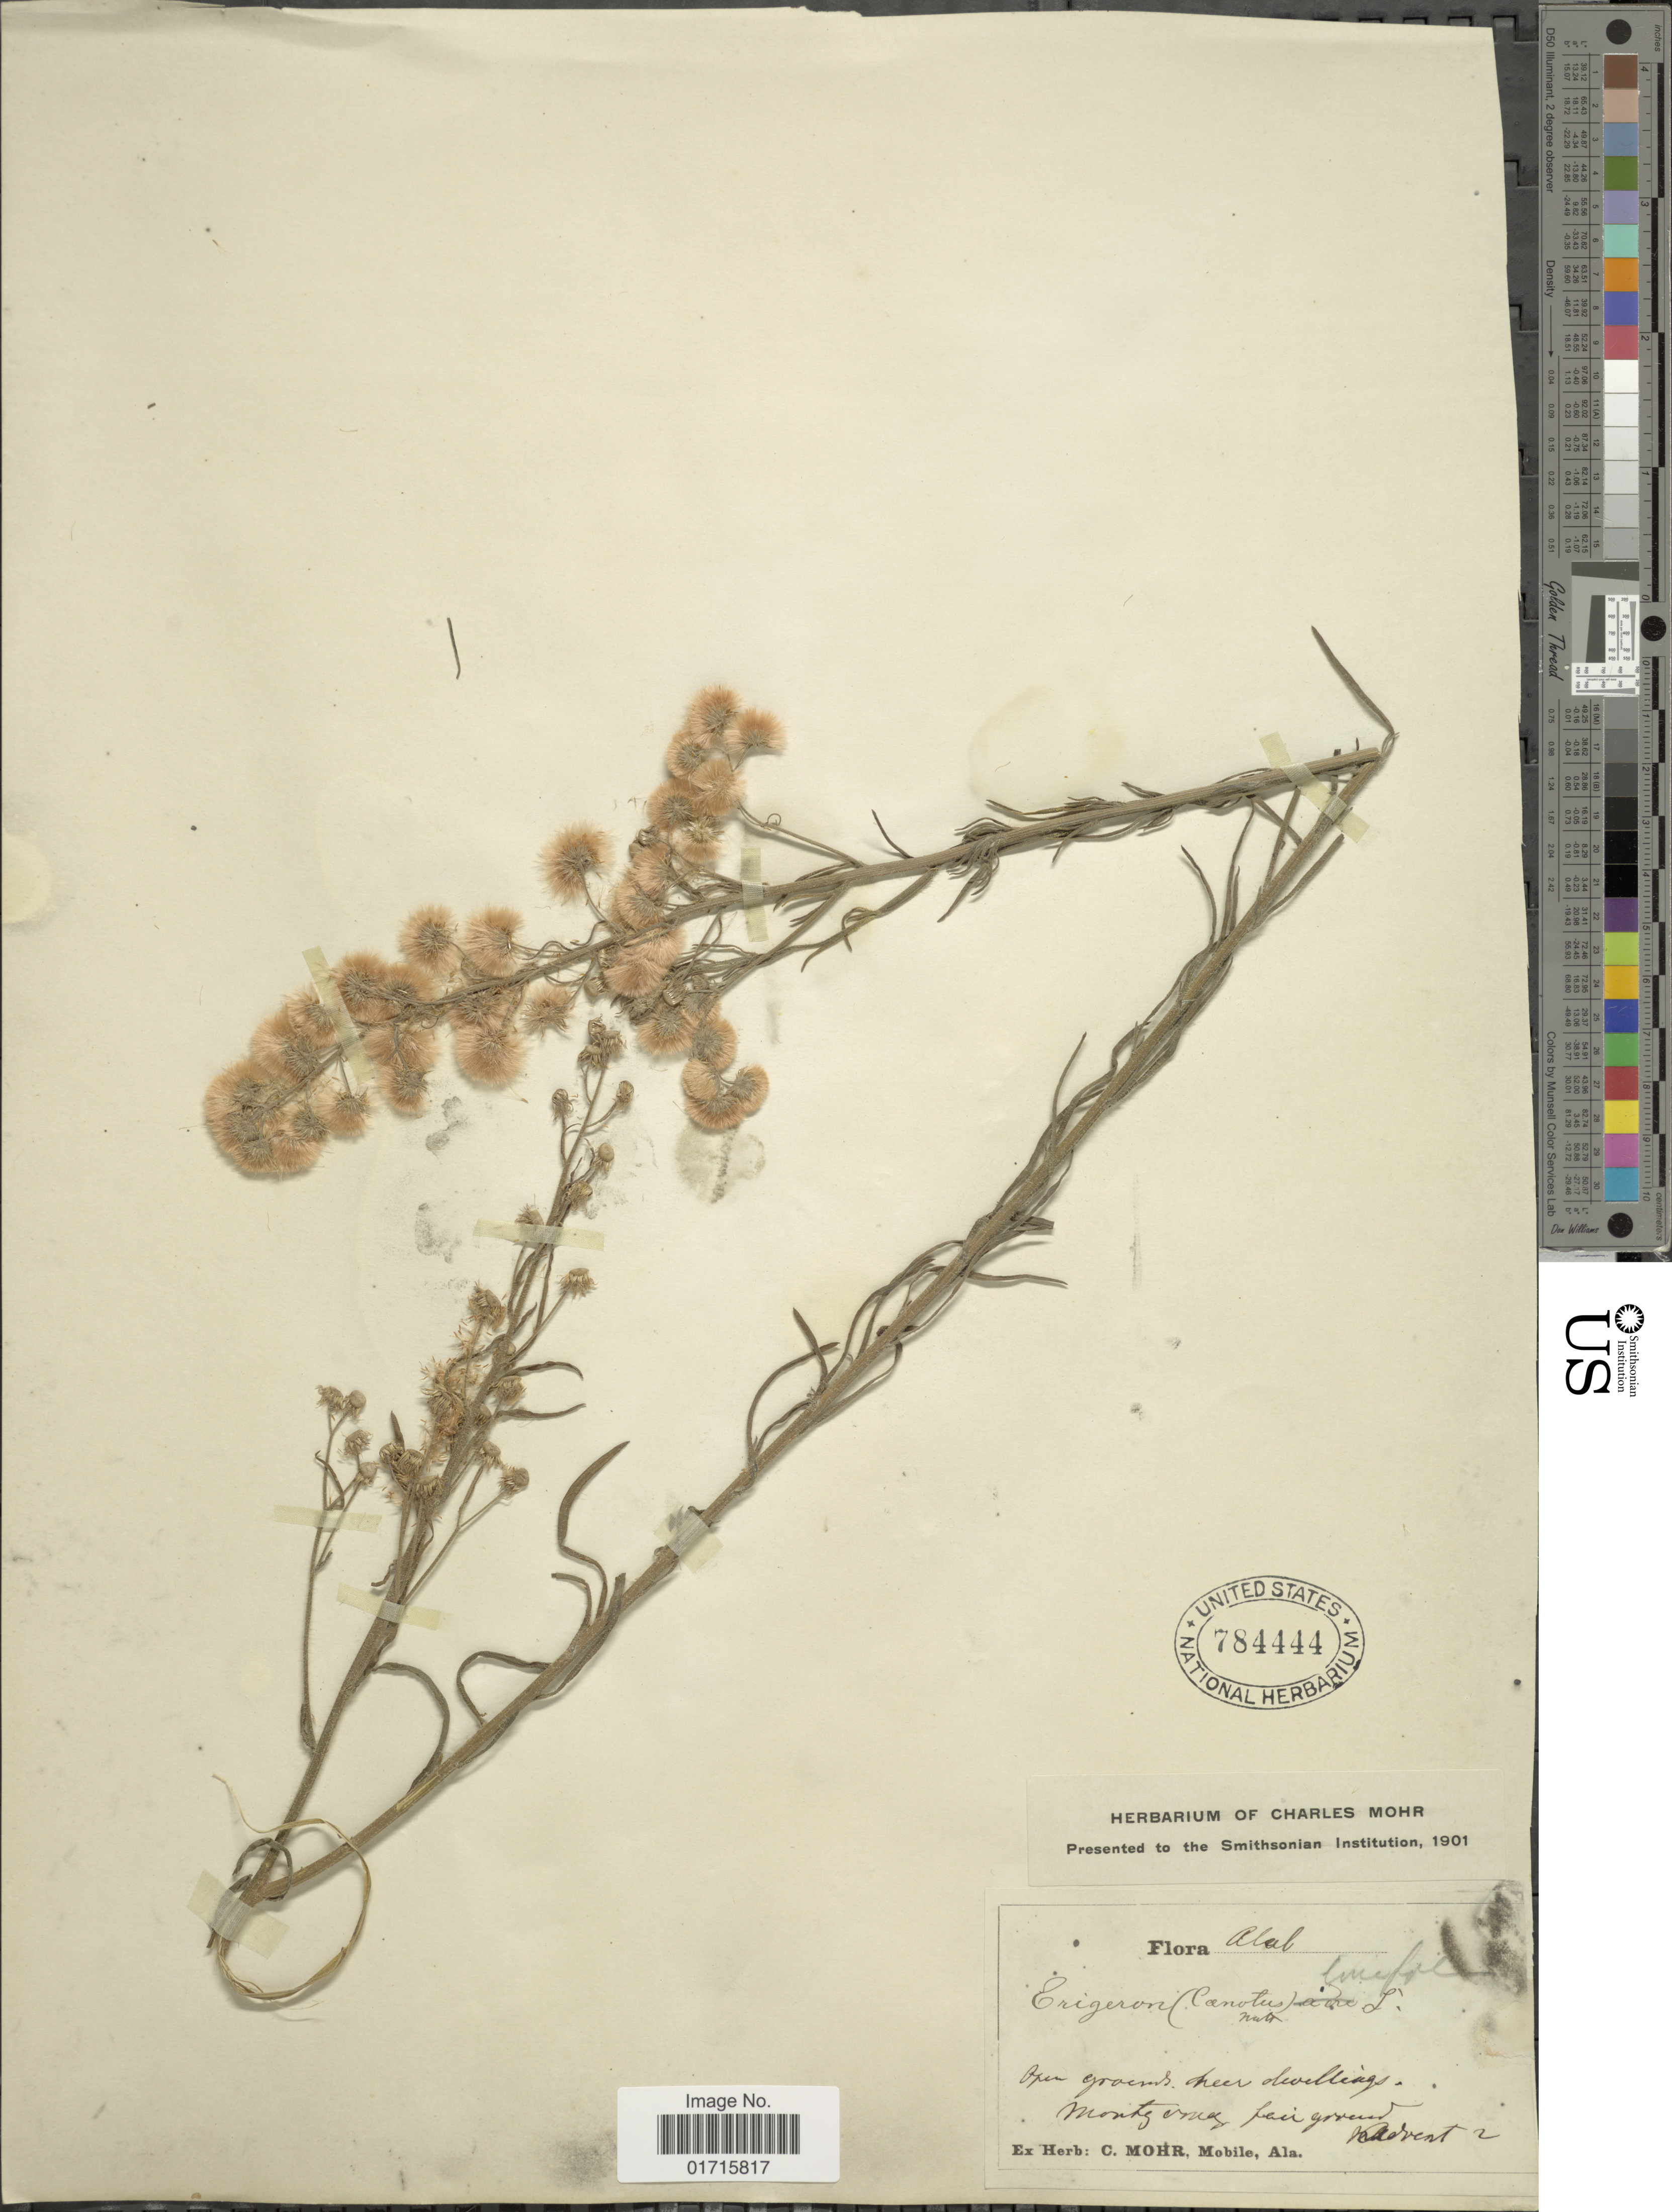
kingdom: Plantae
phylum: Tracheophyta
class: Magnoliopsida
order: Asterales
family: Asteraceae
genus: Conyza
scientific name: Conyza bonariensis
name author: (L.) Cronq.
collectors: ex herb. C. Mohr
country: United States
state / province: Alabama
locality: Alab. Open grounds near dwellings Montgomery fair ground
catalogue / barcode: US 784444